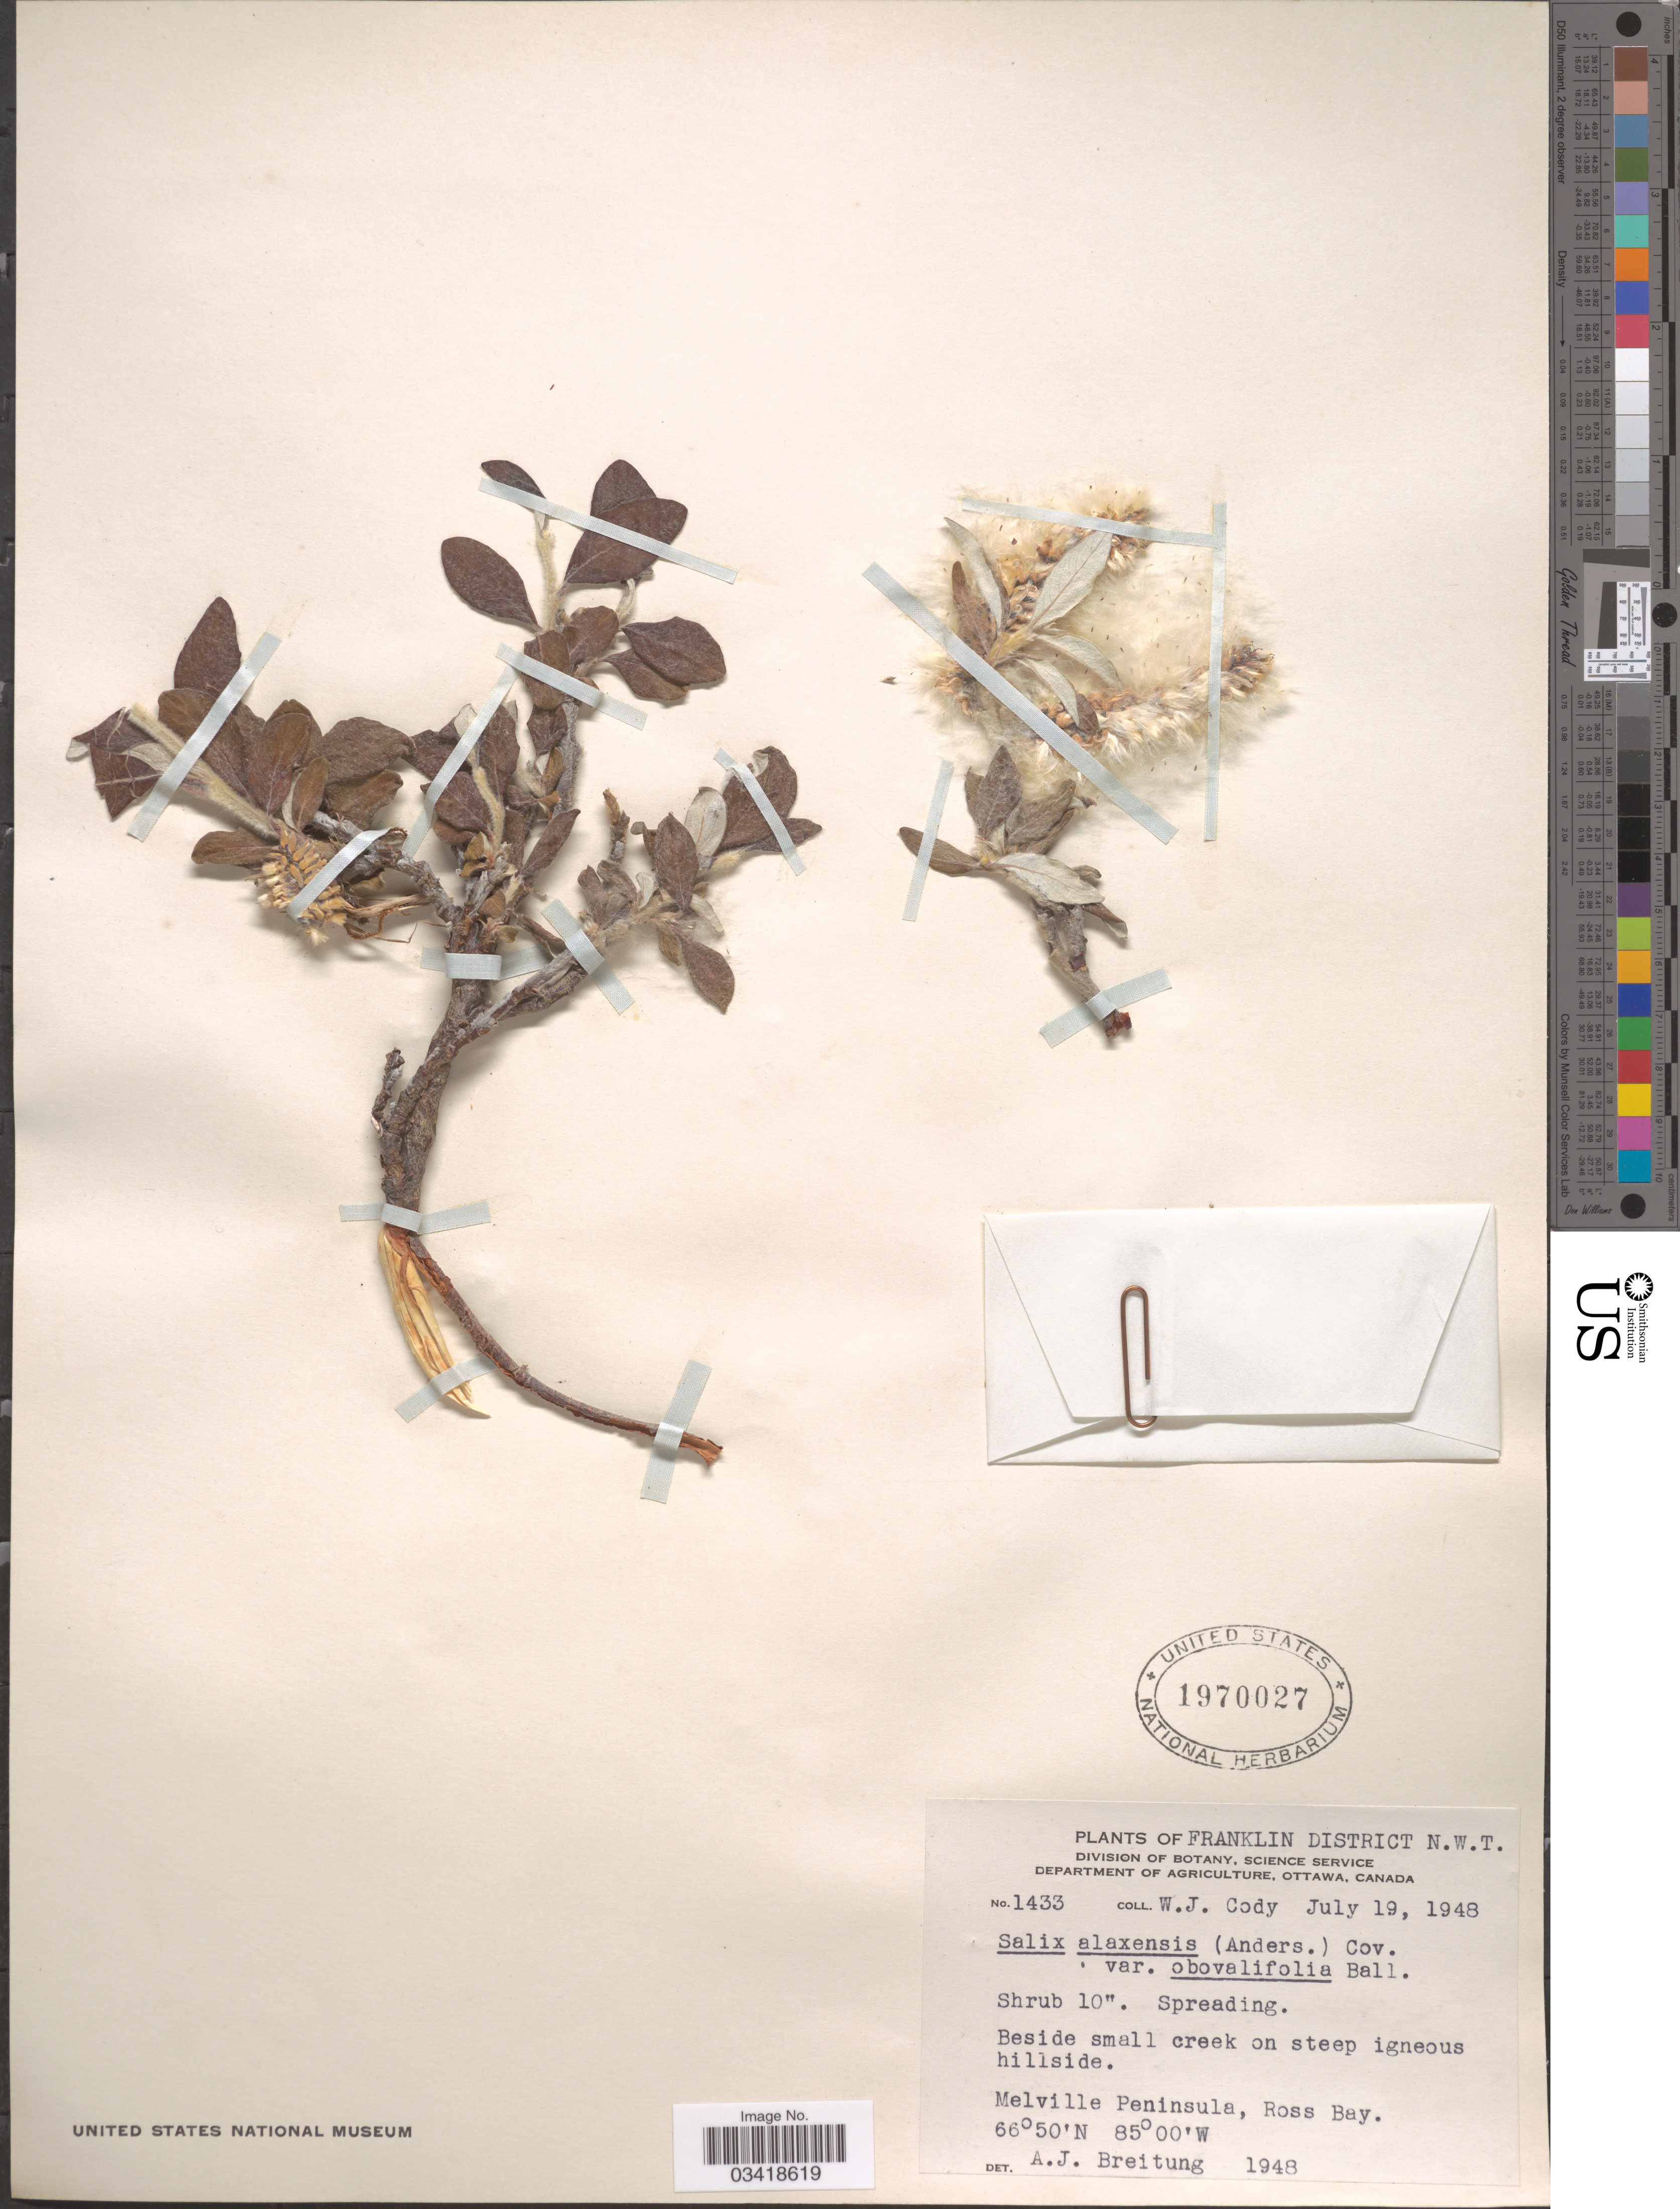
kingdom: Plantae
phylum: Tracheophyta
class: Magnoliopsida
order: Malpighiales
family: Salicaceae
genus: Salix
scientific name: Salix alaxensis var. obovalifolia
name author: C.R. Ball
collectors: W. Cody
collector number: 1433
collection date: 1948-07-19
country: Canada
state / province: Northwest Territories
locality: Franklin District. Beside small creek on steep igneous hillside. Melville Peninsula, Ross Bay.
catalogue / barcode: US 1970027